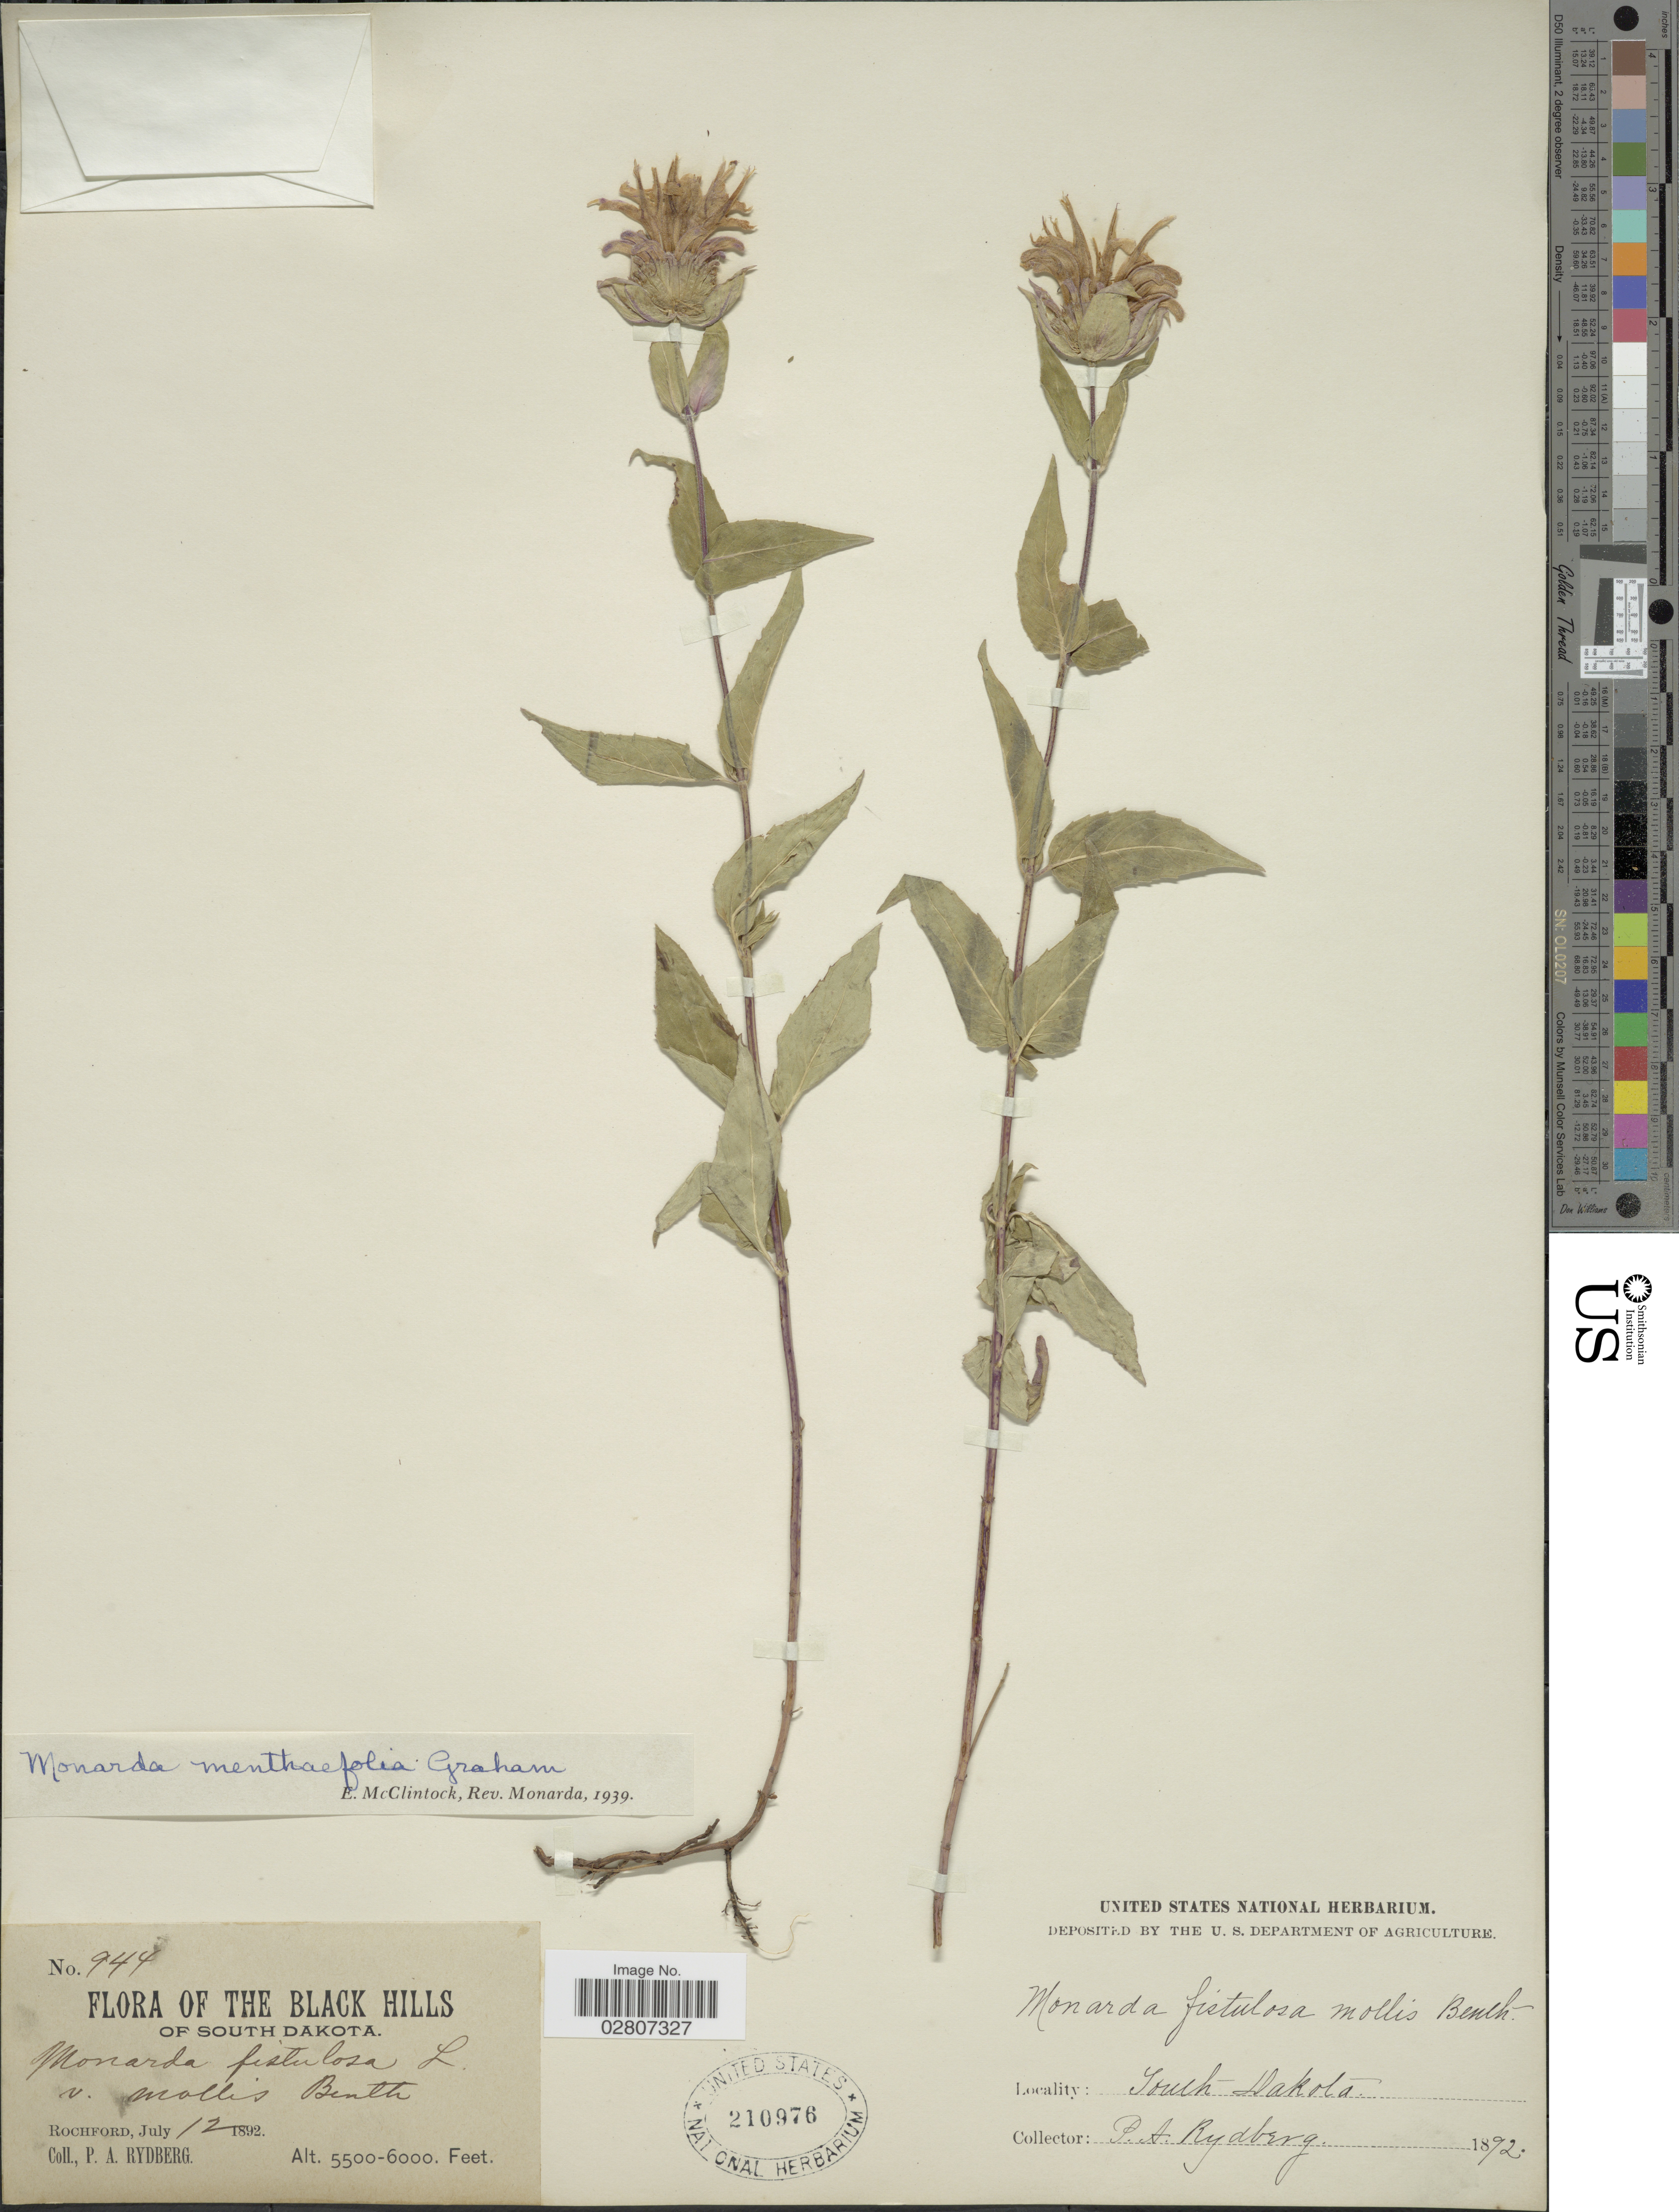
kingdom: Plantae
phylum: Tracheophyta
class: Magnoliopsida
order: Lamiales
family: Lamiaceae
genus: Monarda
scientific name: Monarda fistulosa var. menthifolia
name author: (Graham) Fernald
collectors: P. A. Rydberg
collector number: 944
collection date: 1892-07-12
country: United States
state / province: South Dakota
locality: Black Hills. Rochford.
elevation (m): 1676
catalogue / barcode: US 210976